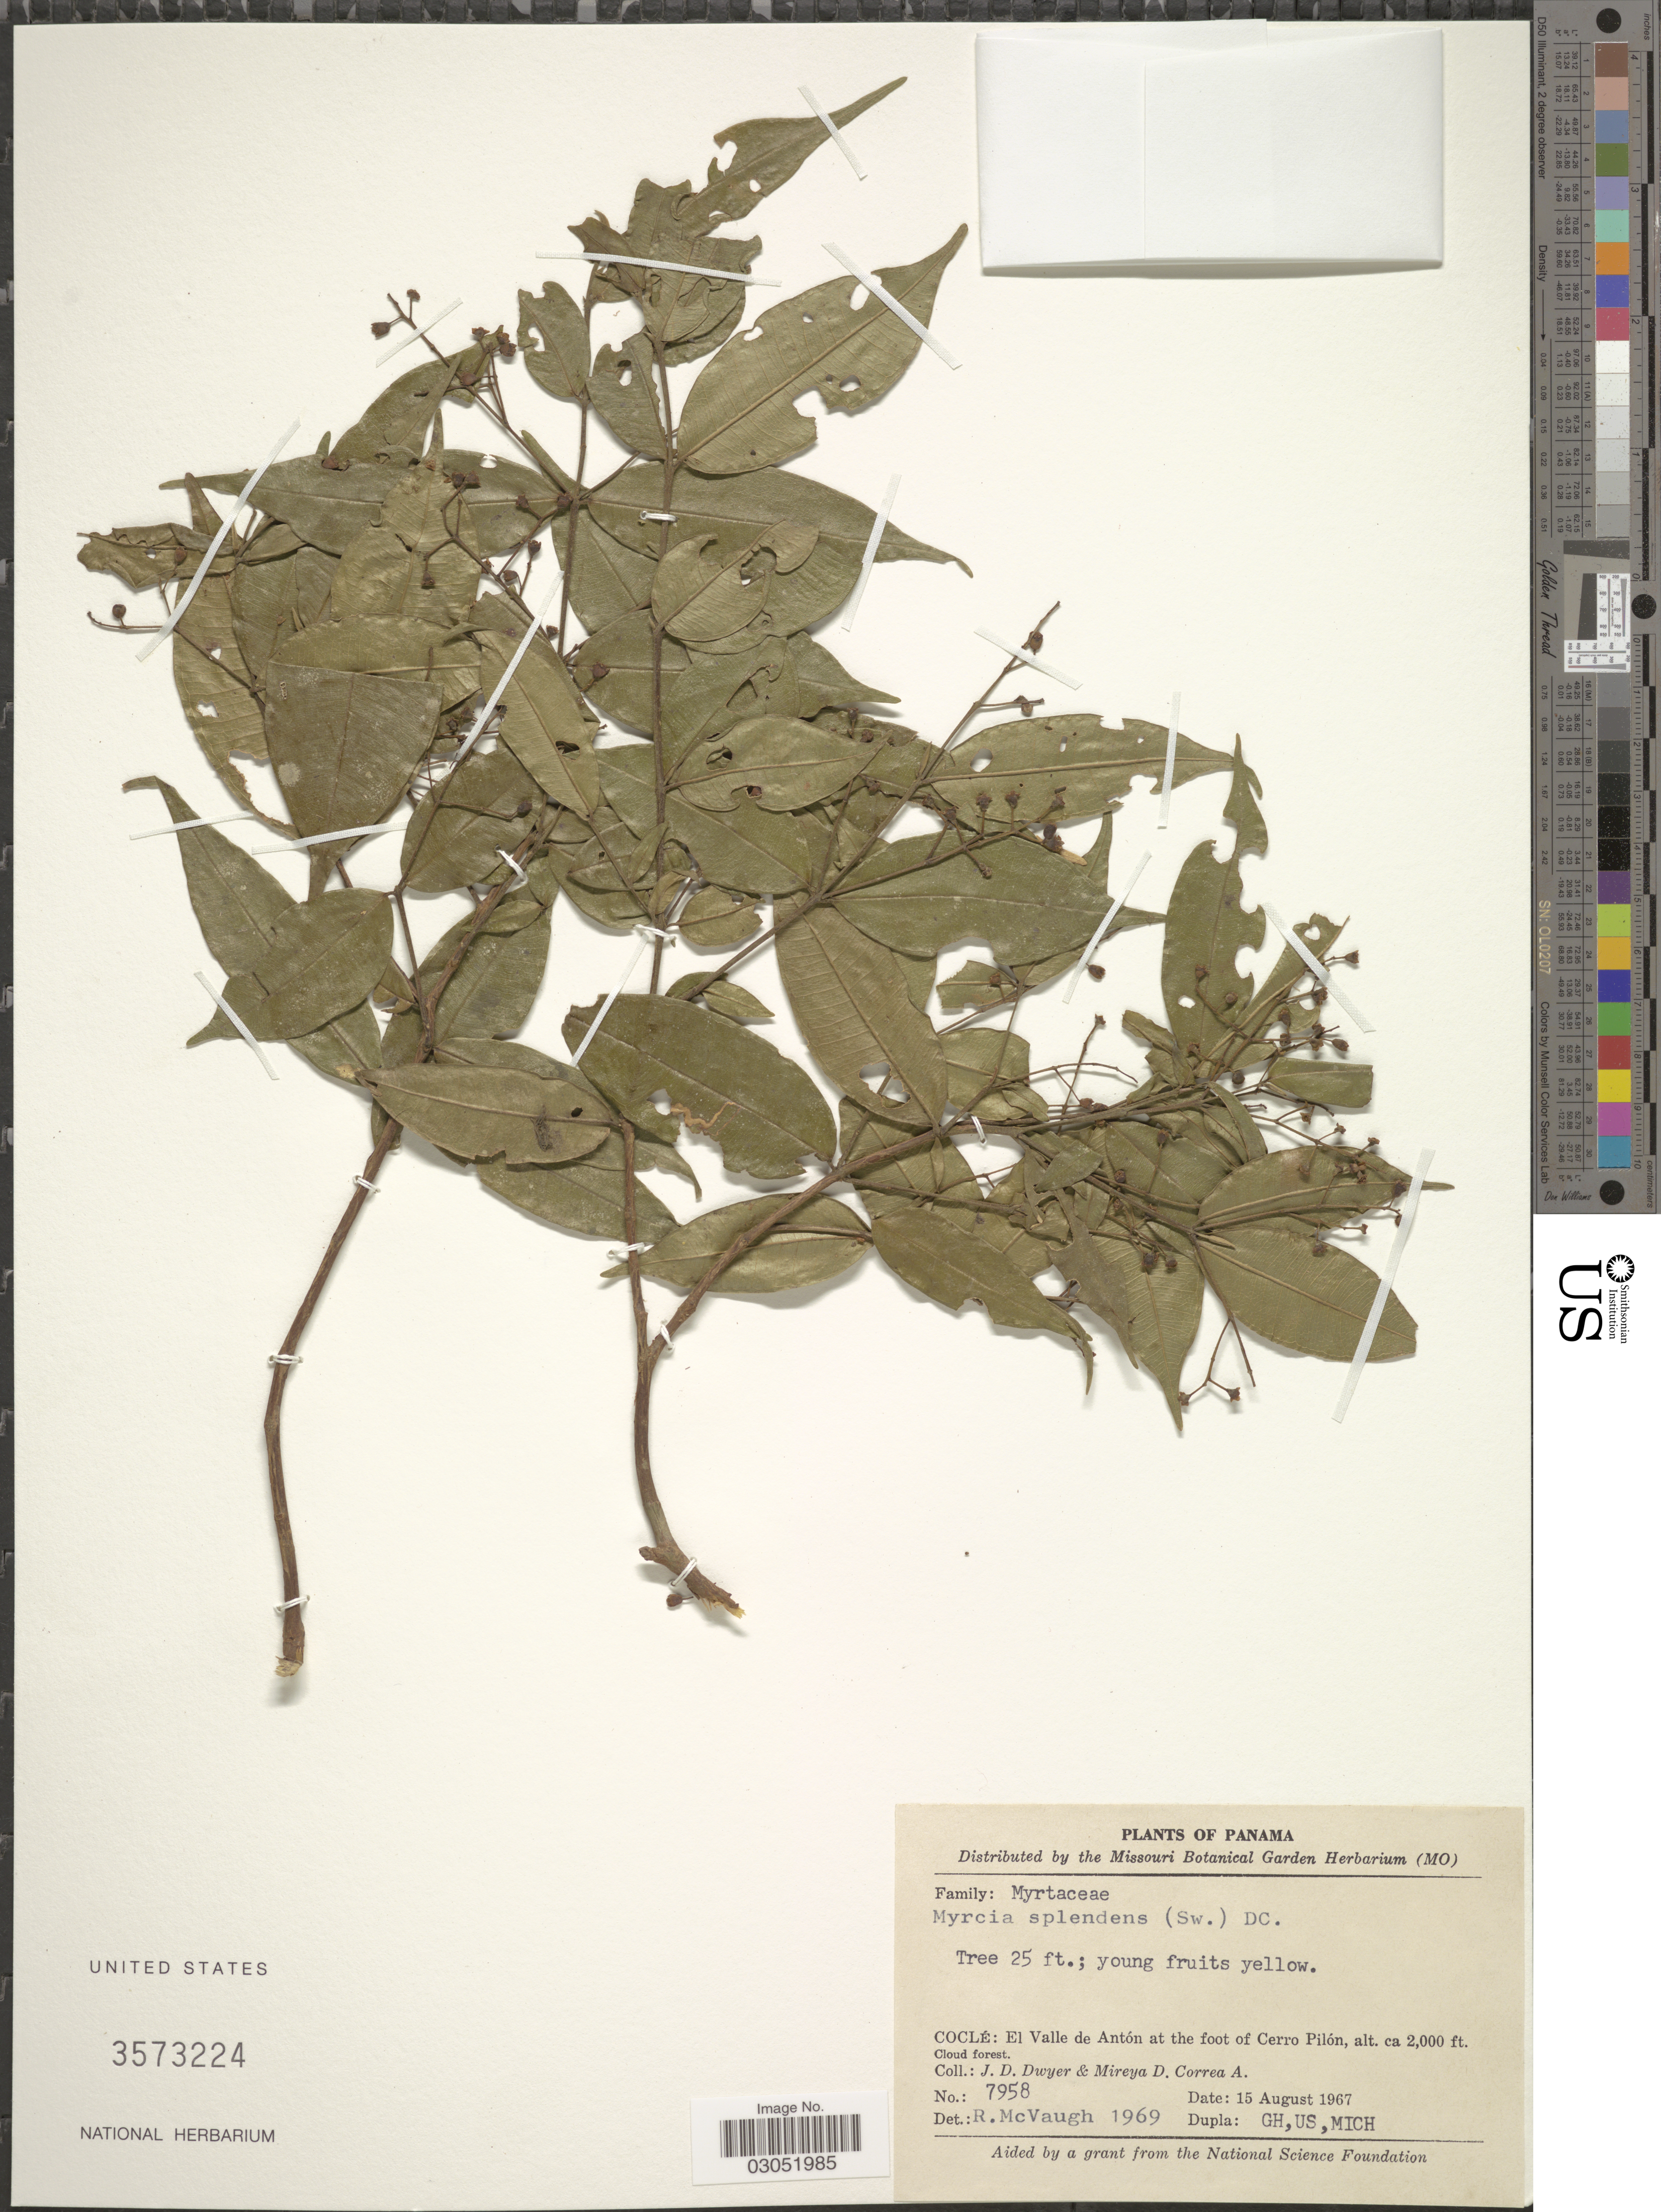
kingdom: Plantae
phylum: Tracheophyta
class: Magnoliopsida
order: Myrtales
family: Myrtaceae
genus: Myrcia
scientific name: Myrcia splendens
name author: (Sw.) DC.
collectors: J. D. Dwyer, D. Mireya & A. Correa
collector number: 7958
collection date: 1967-08-15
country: Panama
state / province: Coclé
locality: El Valle de Antón at foot of Cerro Pilón.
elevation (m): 610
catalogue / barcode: US 3573224